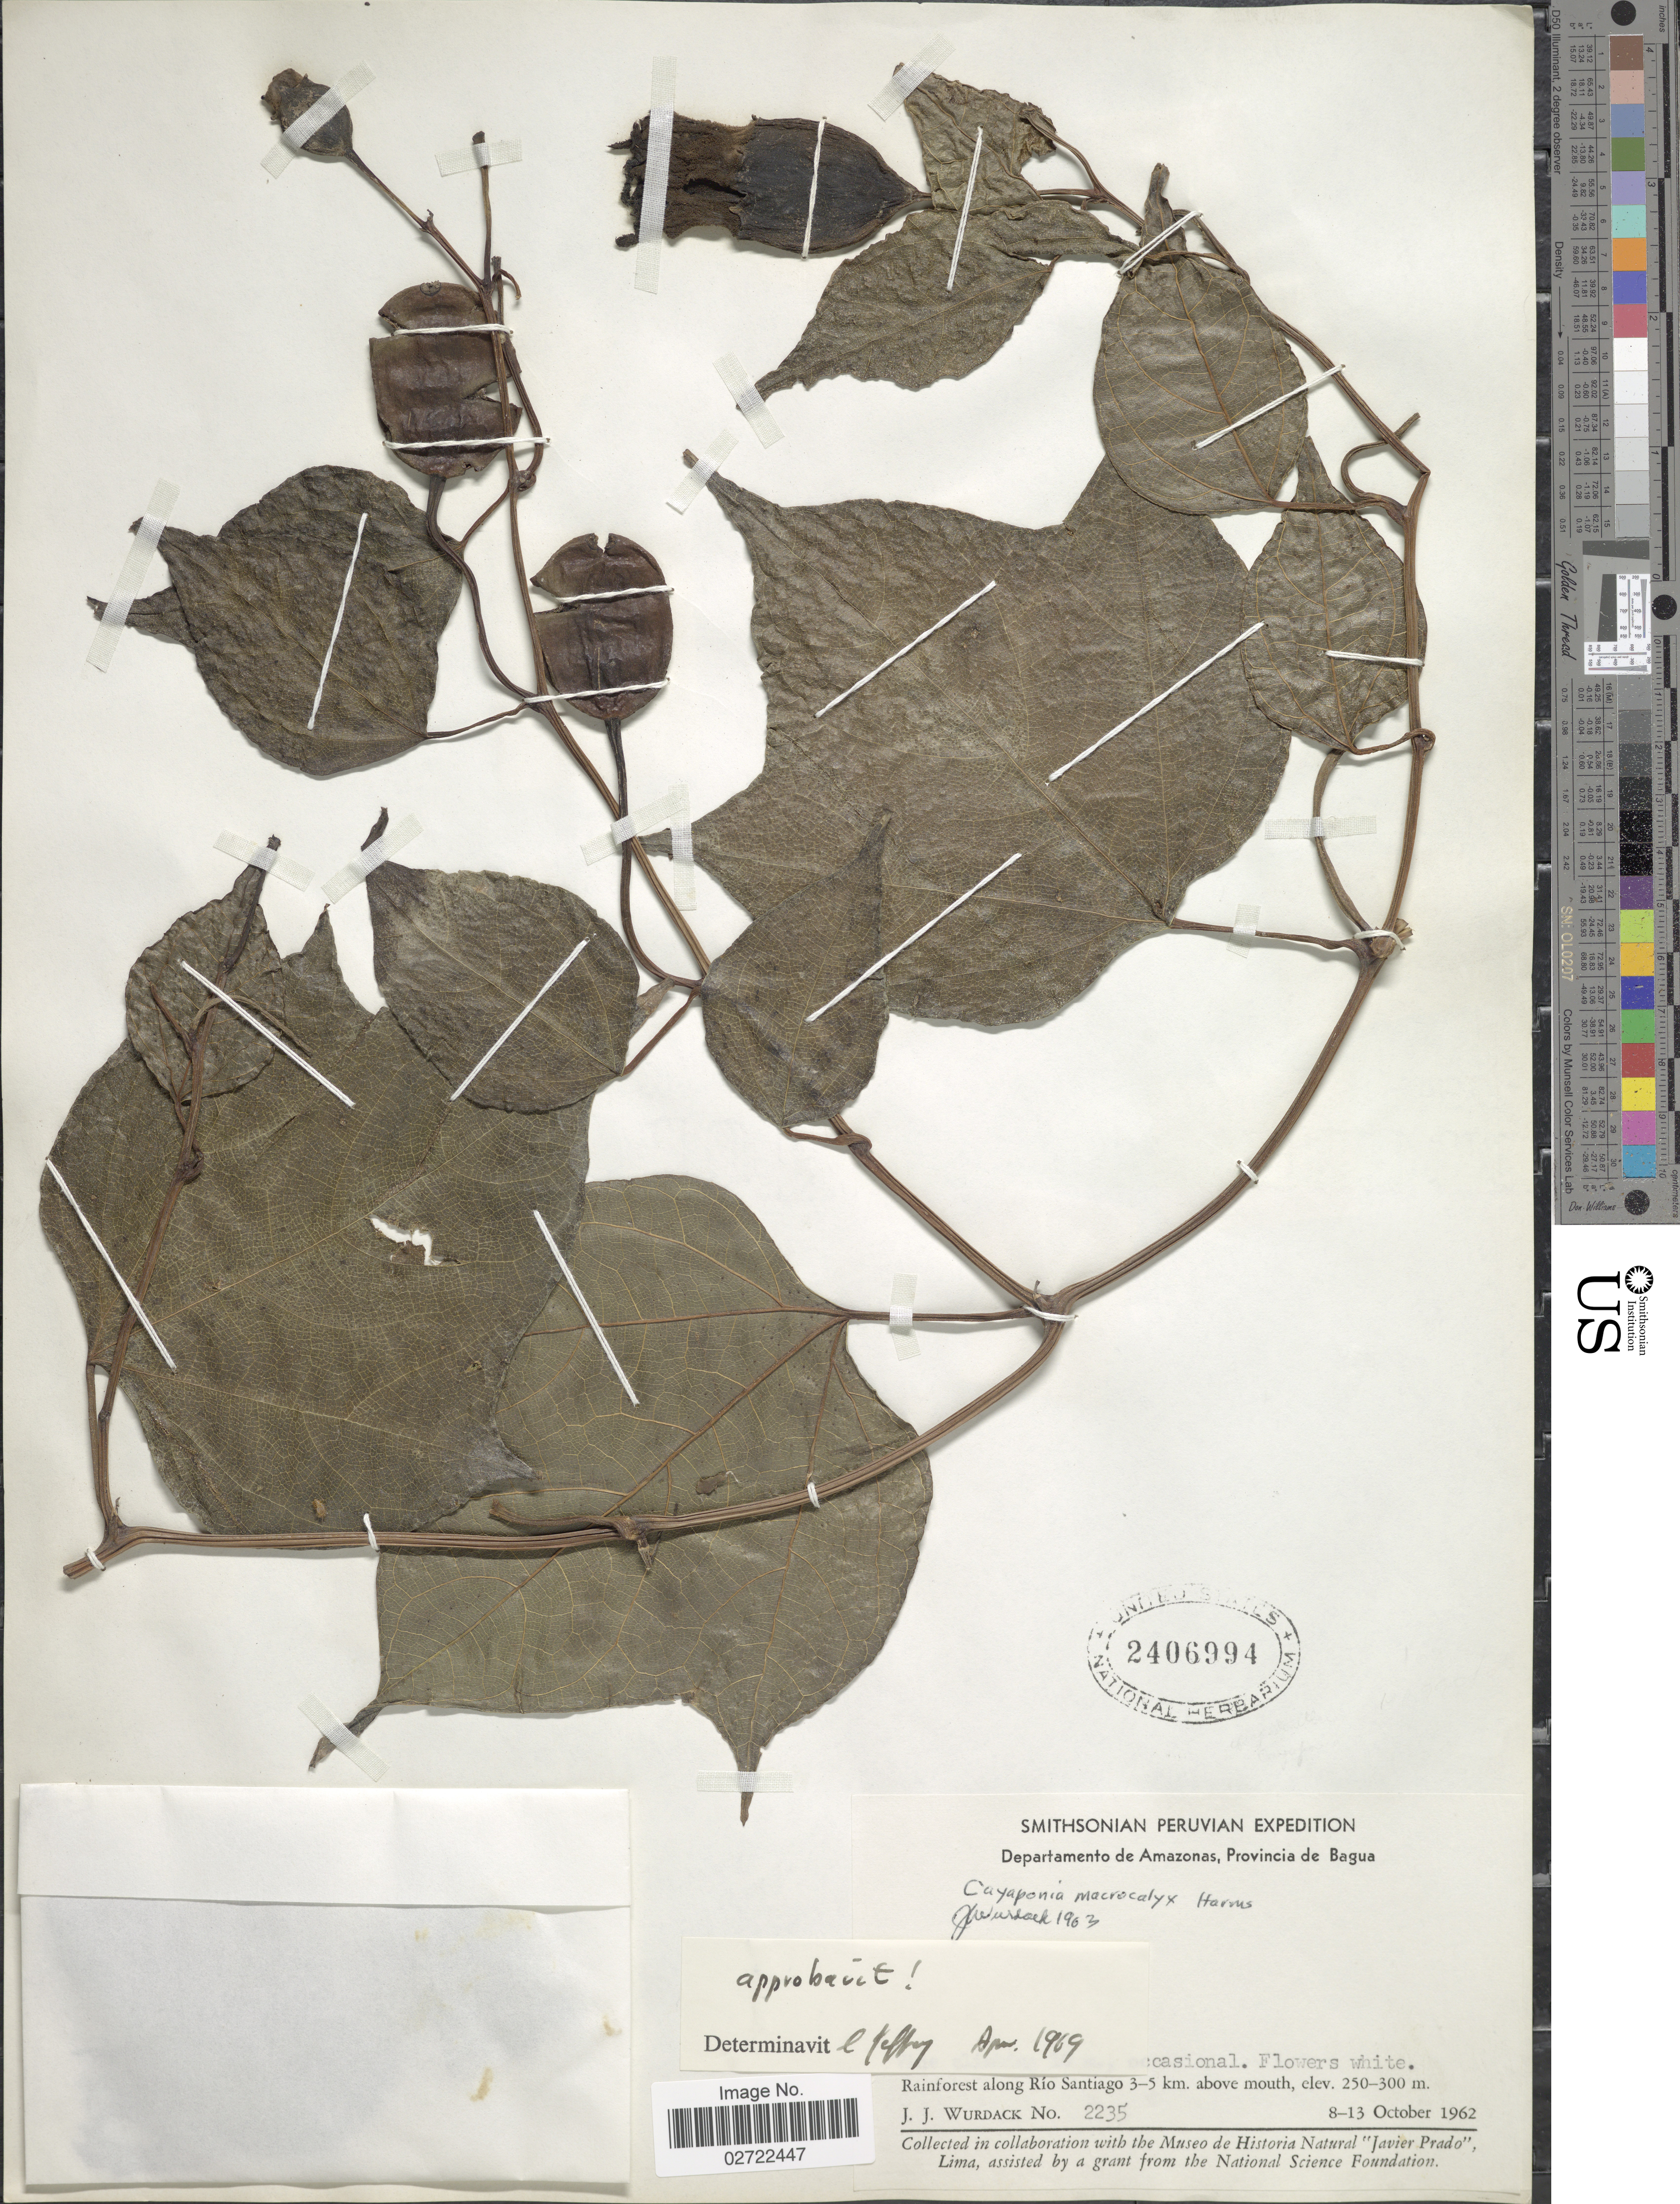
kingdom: Plantae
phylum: Tracheophyta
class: Magnoliopsida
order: Cucurbitales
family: Cucurbitaceae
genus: Cayaponia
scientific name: Cayaponia peruviana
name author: (Poepp. & Endl.) Cogn.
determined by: Nee, Michael H.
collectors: J. J. Wurdack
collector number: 2235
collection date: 1962-10-08/1963-10-13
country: Peru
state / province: Amazonas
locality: Departamento de Amazonas, Provincia de Bagua. Rainforest along Río Santiago 3-5 km. above mouth.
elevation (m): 250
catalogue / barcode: US 2406994